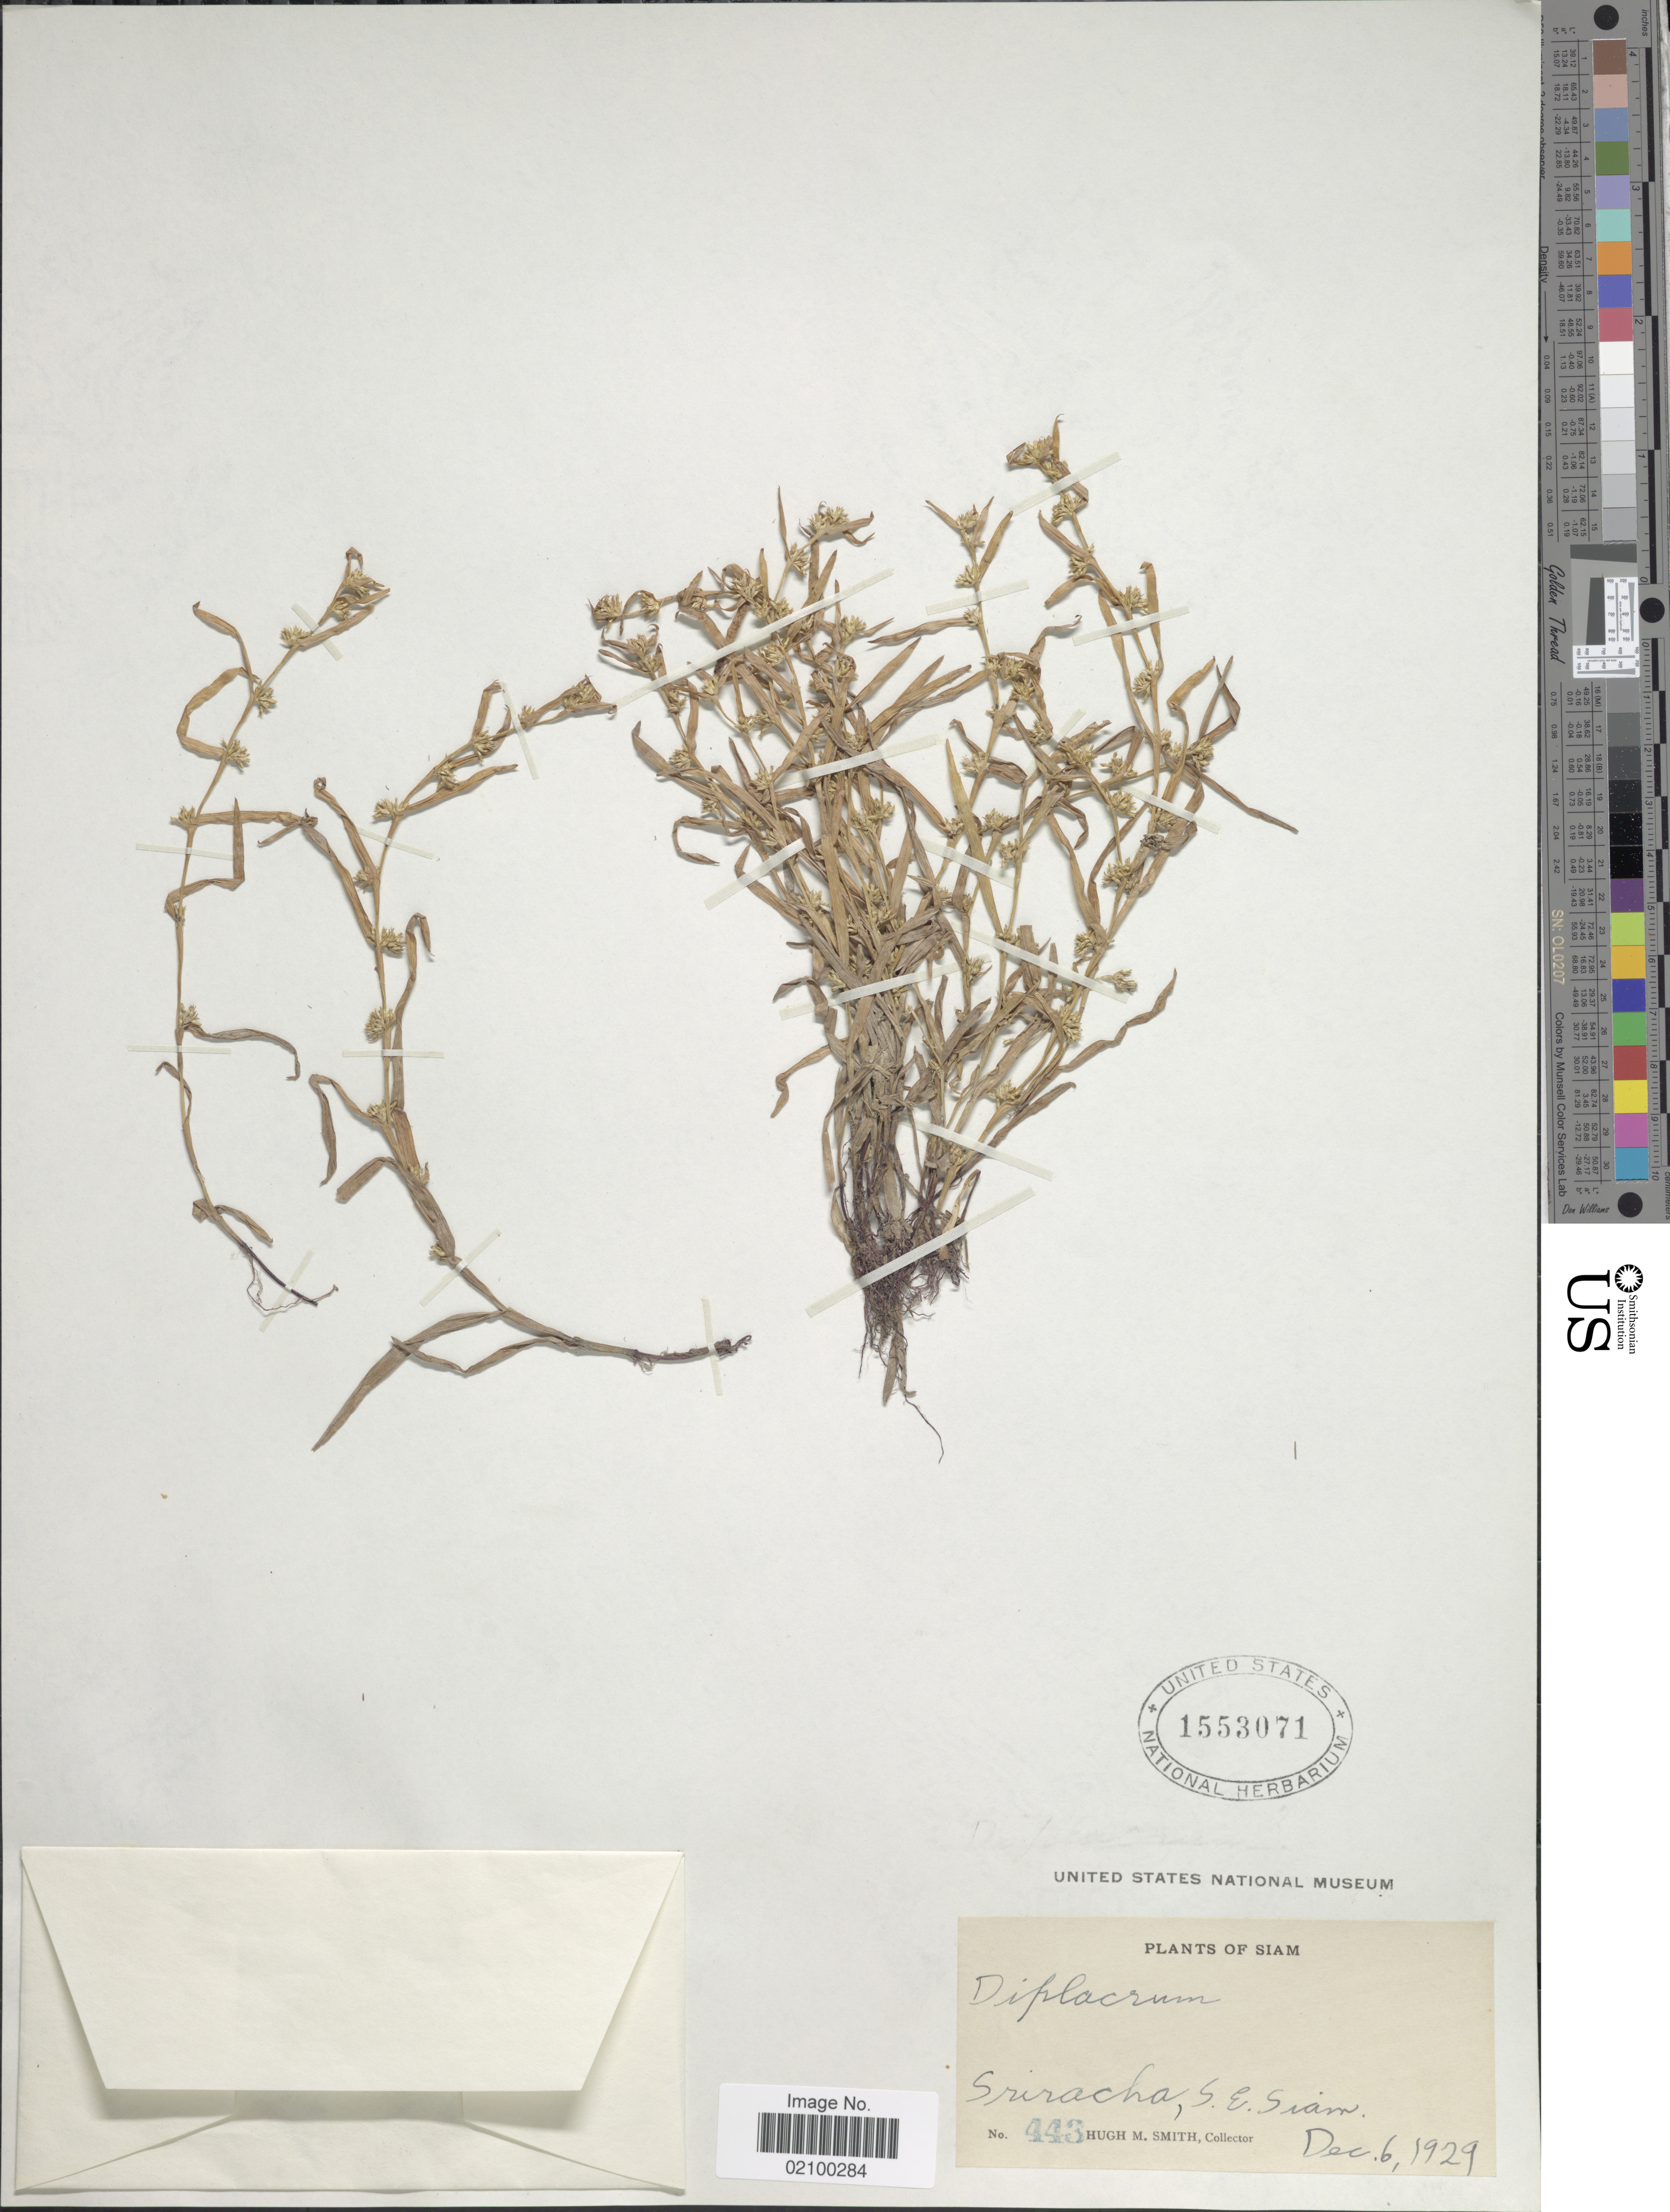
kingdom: Plantae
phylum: Tracheophyta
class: Liliopsida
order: Poales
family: Cyperaceae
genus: Diplacrum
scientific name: Diplacrum caricinum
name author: R. Br.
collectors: H. M. Smith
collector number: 443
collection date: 1929-12-06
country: Thailand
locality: S. E. Siam, Sriracha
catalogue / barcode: US 1553071